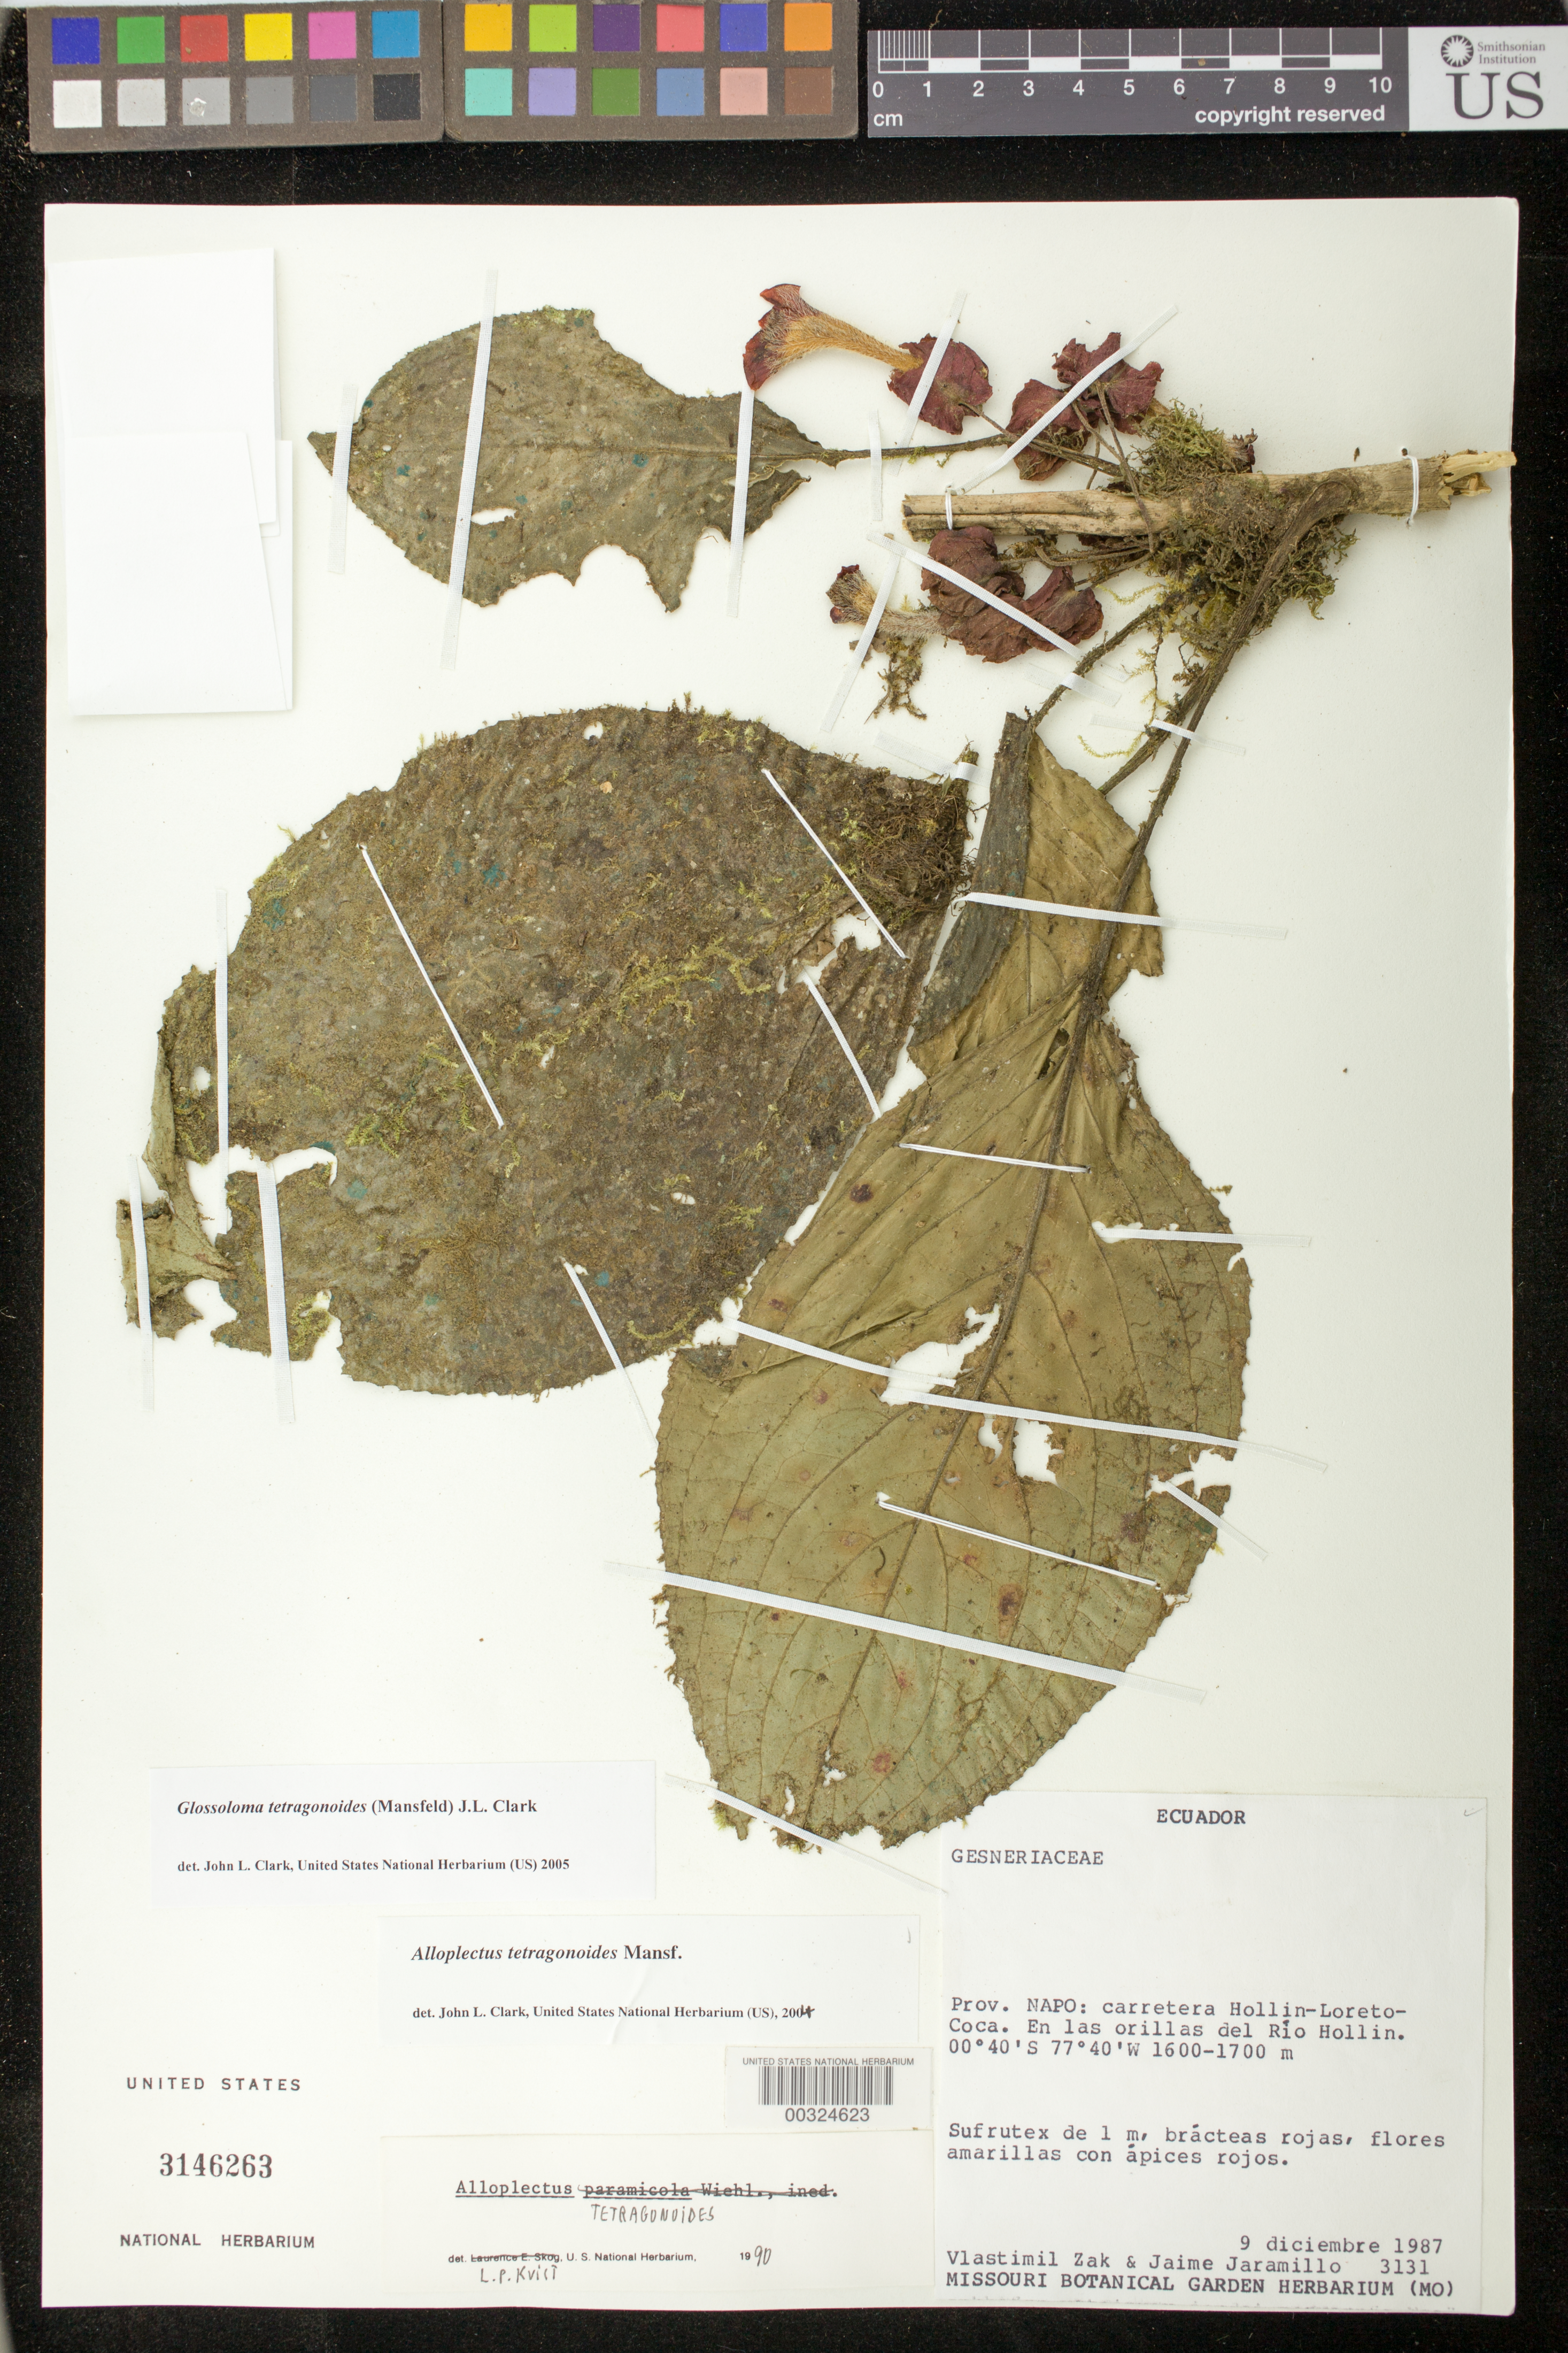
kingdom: Plantae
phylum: Tracheophyta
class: Magnoliopsida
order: Lamiales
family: Gesneriaceae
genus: Glossoloma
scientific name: Glossoloma tetragonoides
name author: (Mansf.) J.L. Clark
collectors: V. Zak & J. L. Jaramillo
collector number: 3131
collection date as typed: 09 Dec 1987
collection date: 1987-12-09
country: Ecuador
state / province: Napo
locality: Carretera Hollin - Loreto - Coca, en las orillas del Río Hollin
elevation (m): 1600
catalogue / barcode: US 3146263